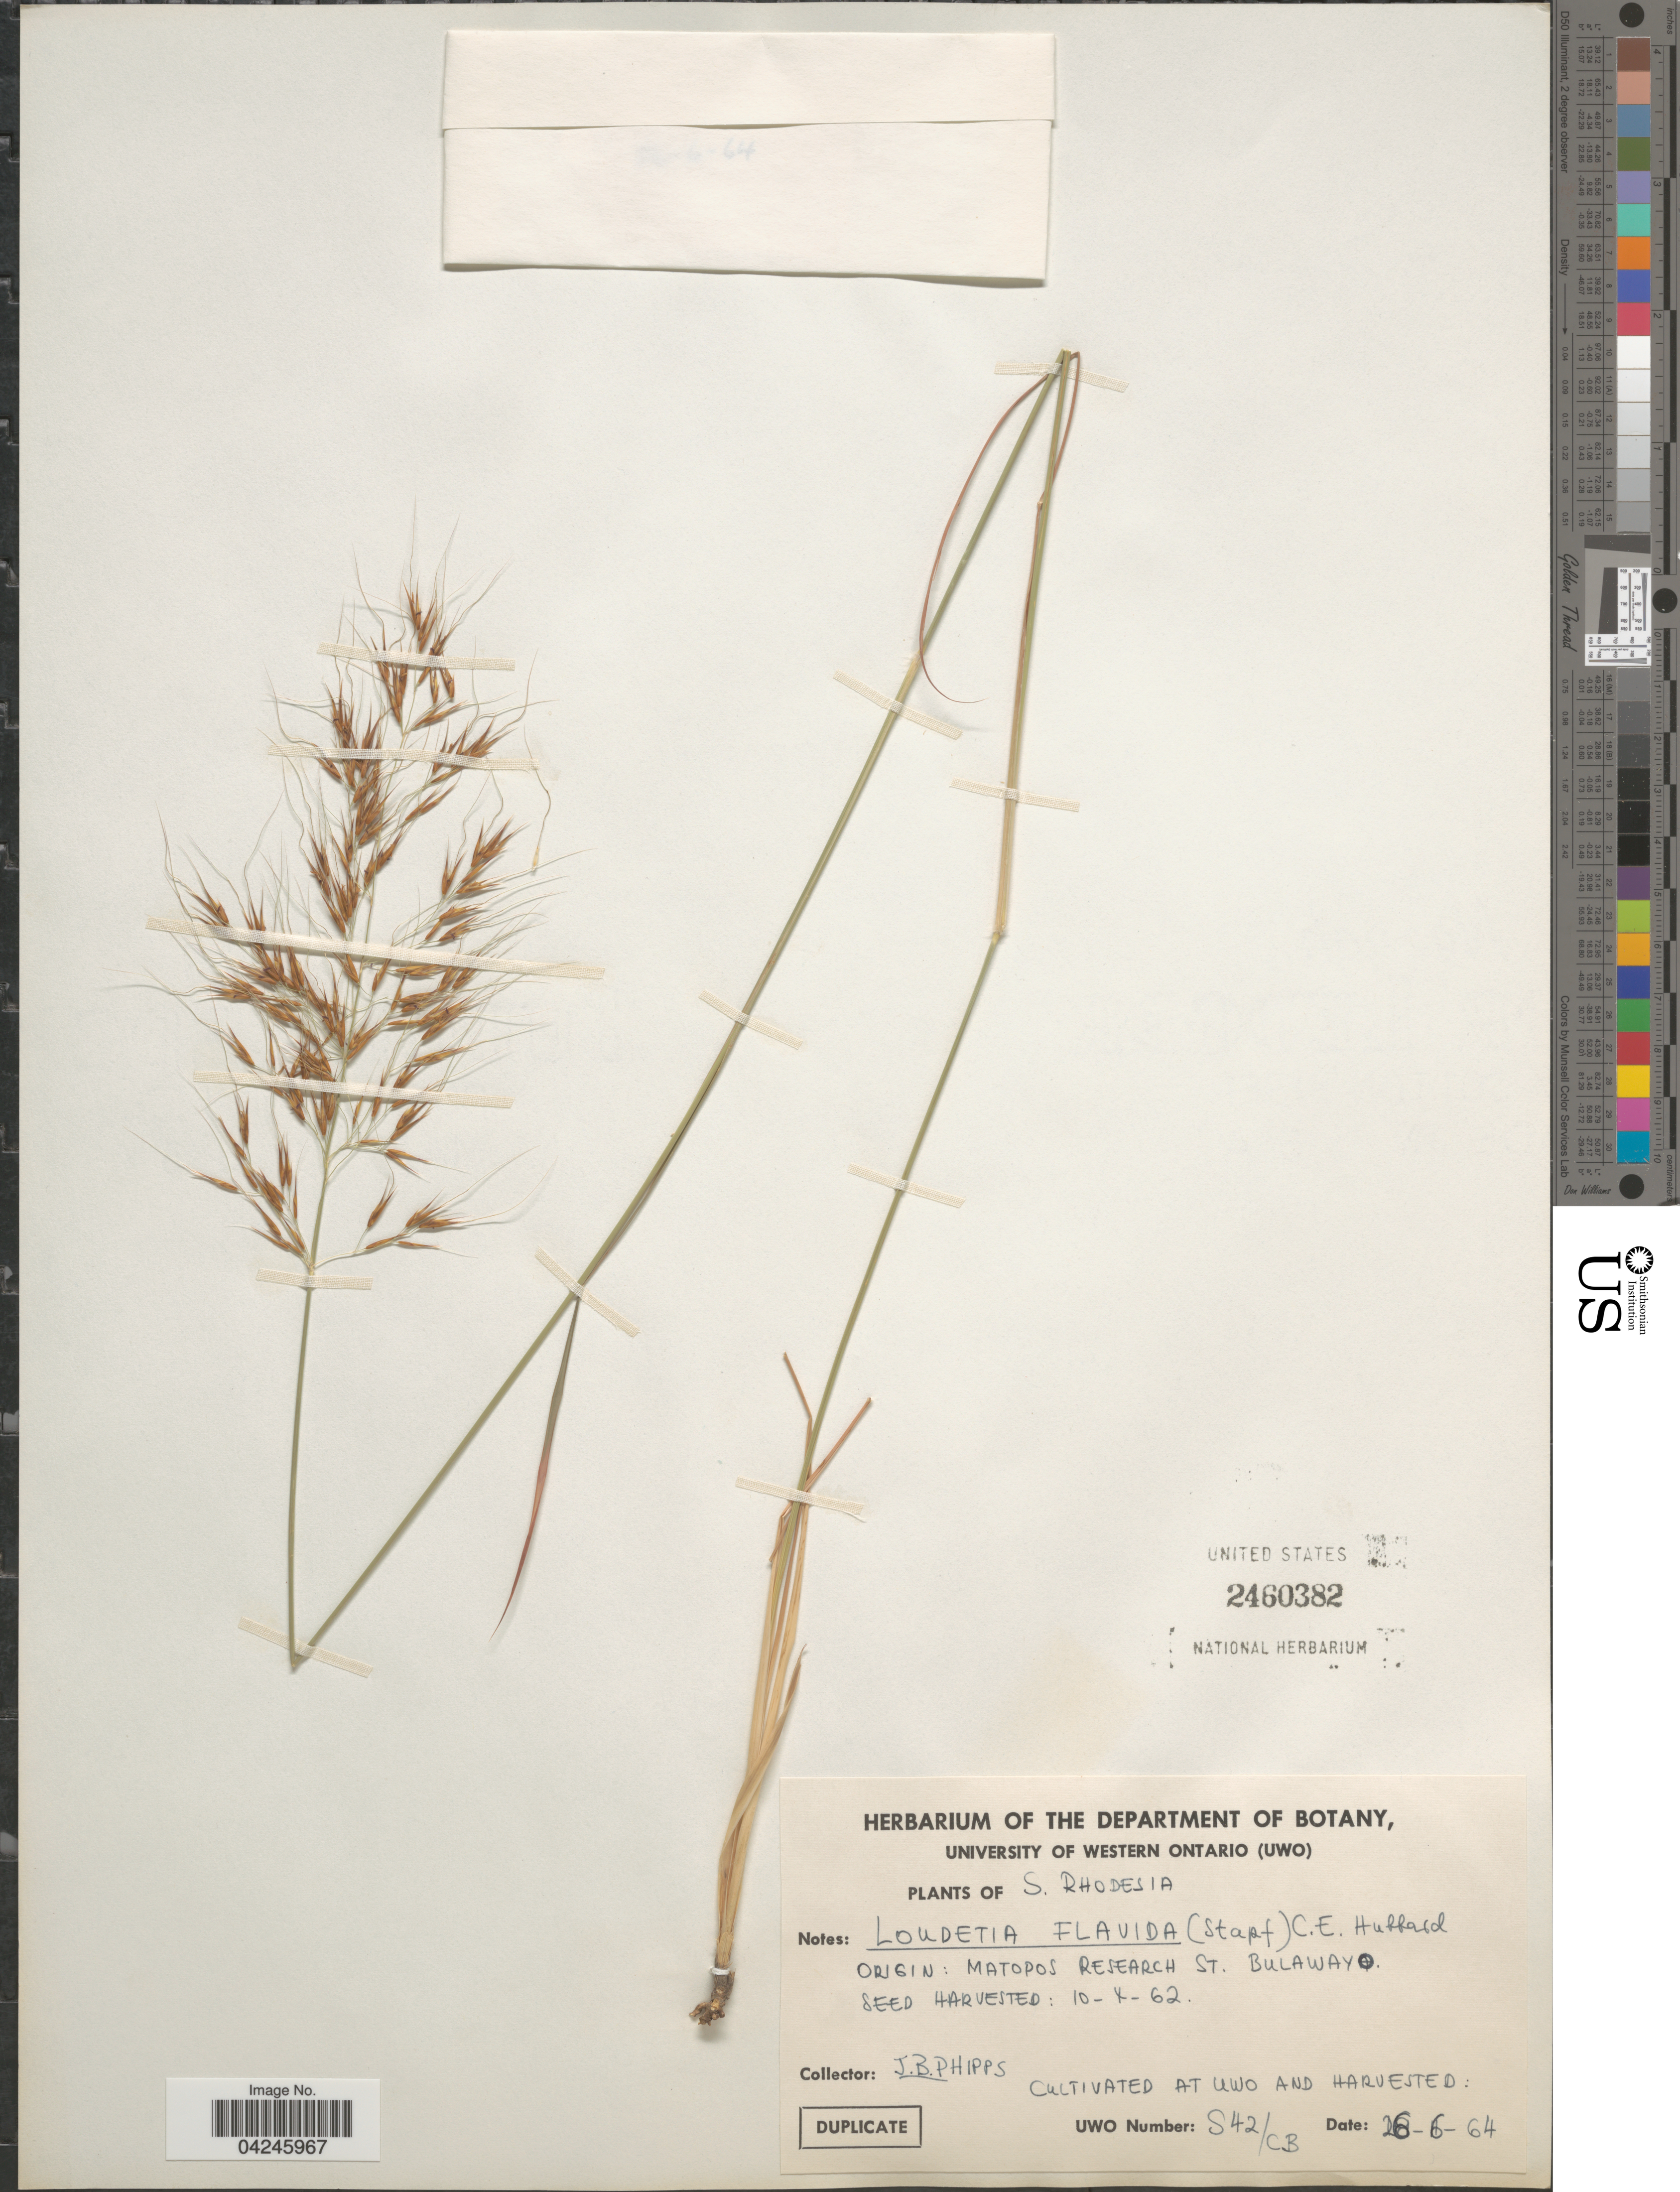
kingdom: Plantae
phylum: Tracheophyta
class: Liliopsida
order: Poales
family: Poaceae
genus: Loudetia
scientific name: Loudetia flavida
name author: (Stapf) C.E. Hubb.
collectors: J. Phipps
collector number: S42/CB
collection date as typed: Transcribed d/m/y: 26/6/64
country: Canada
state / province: Ontario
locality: At UWO.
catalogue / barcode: US 2460382